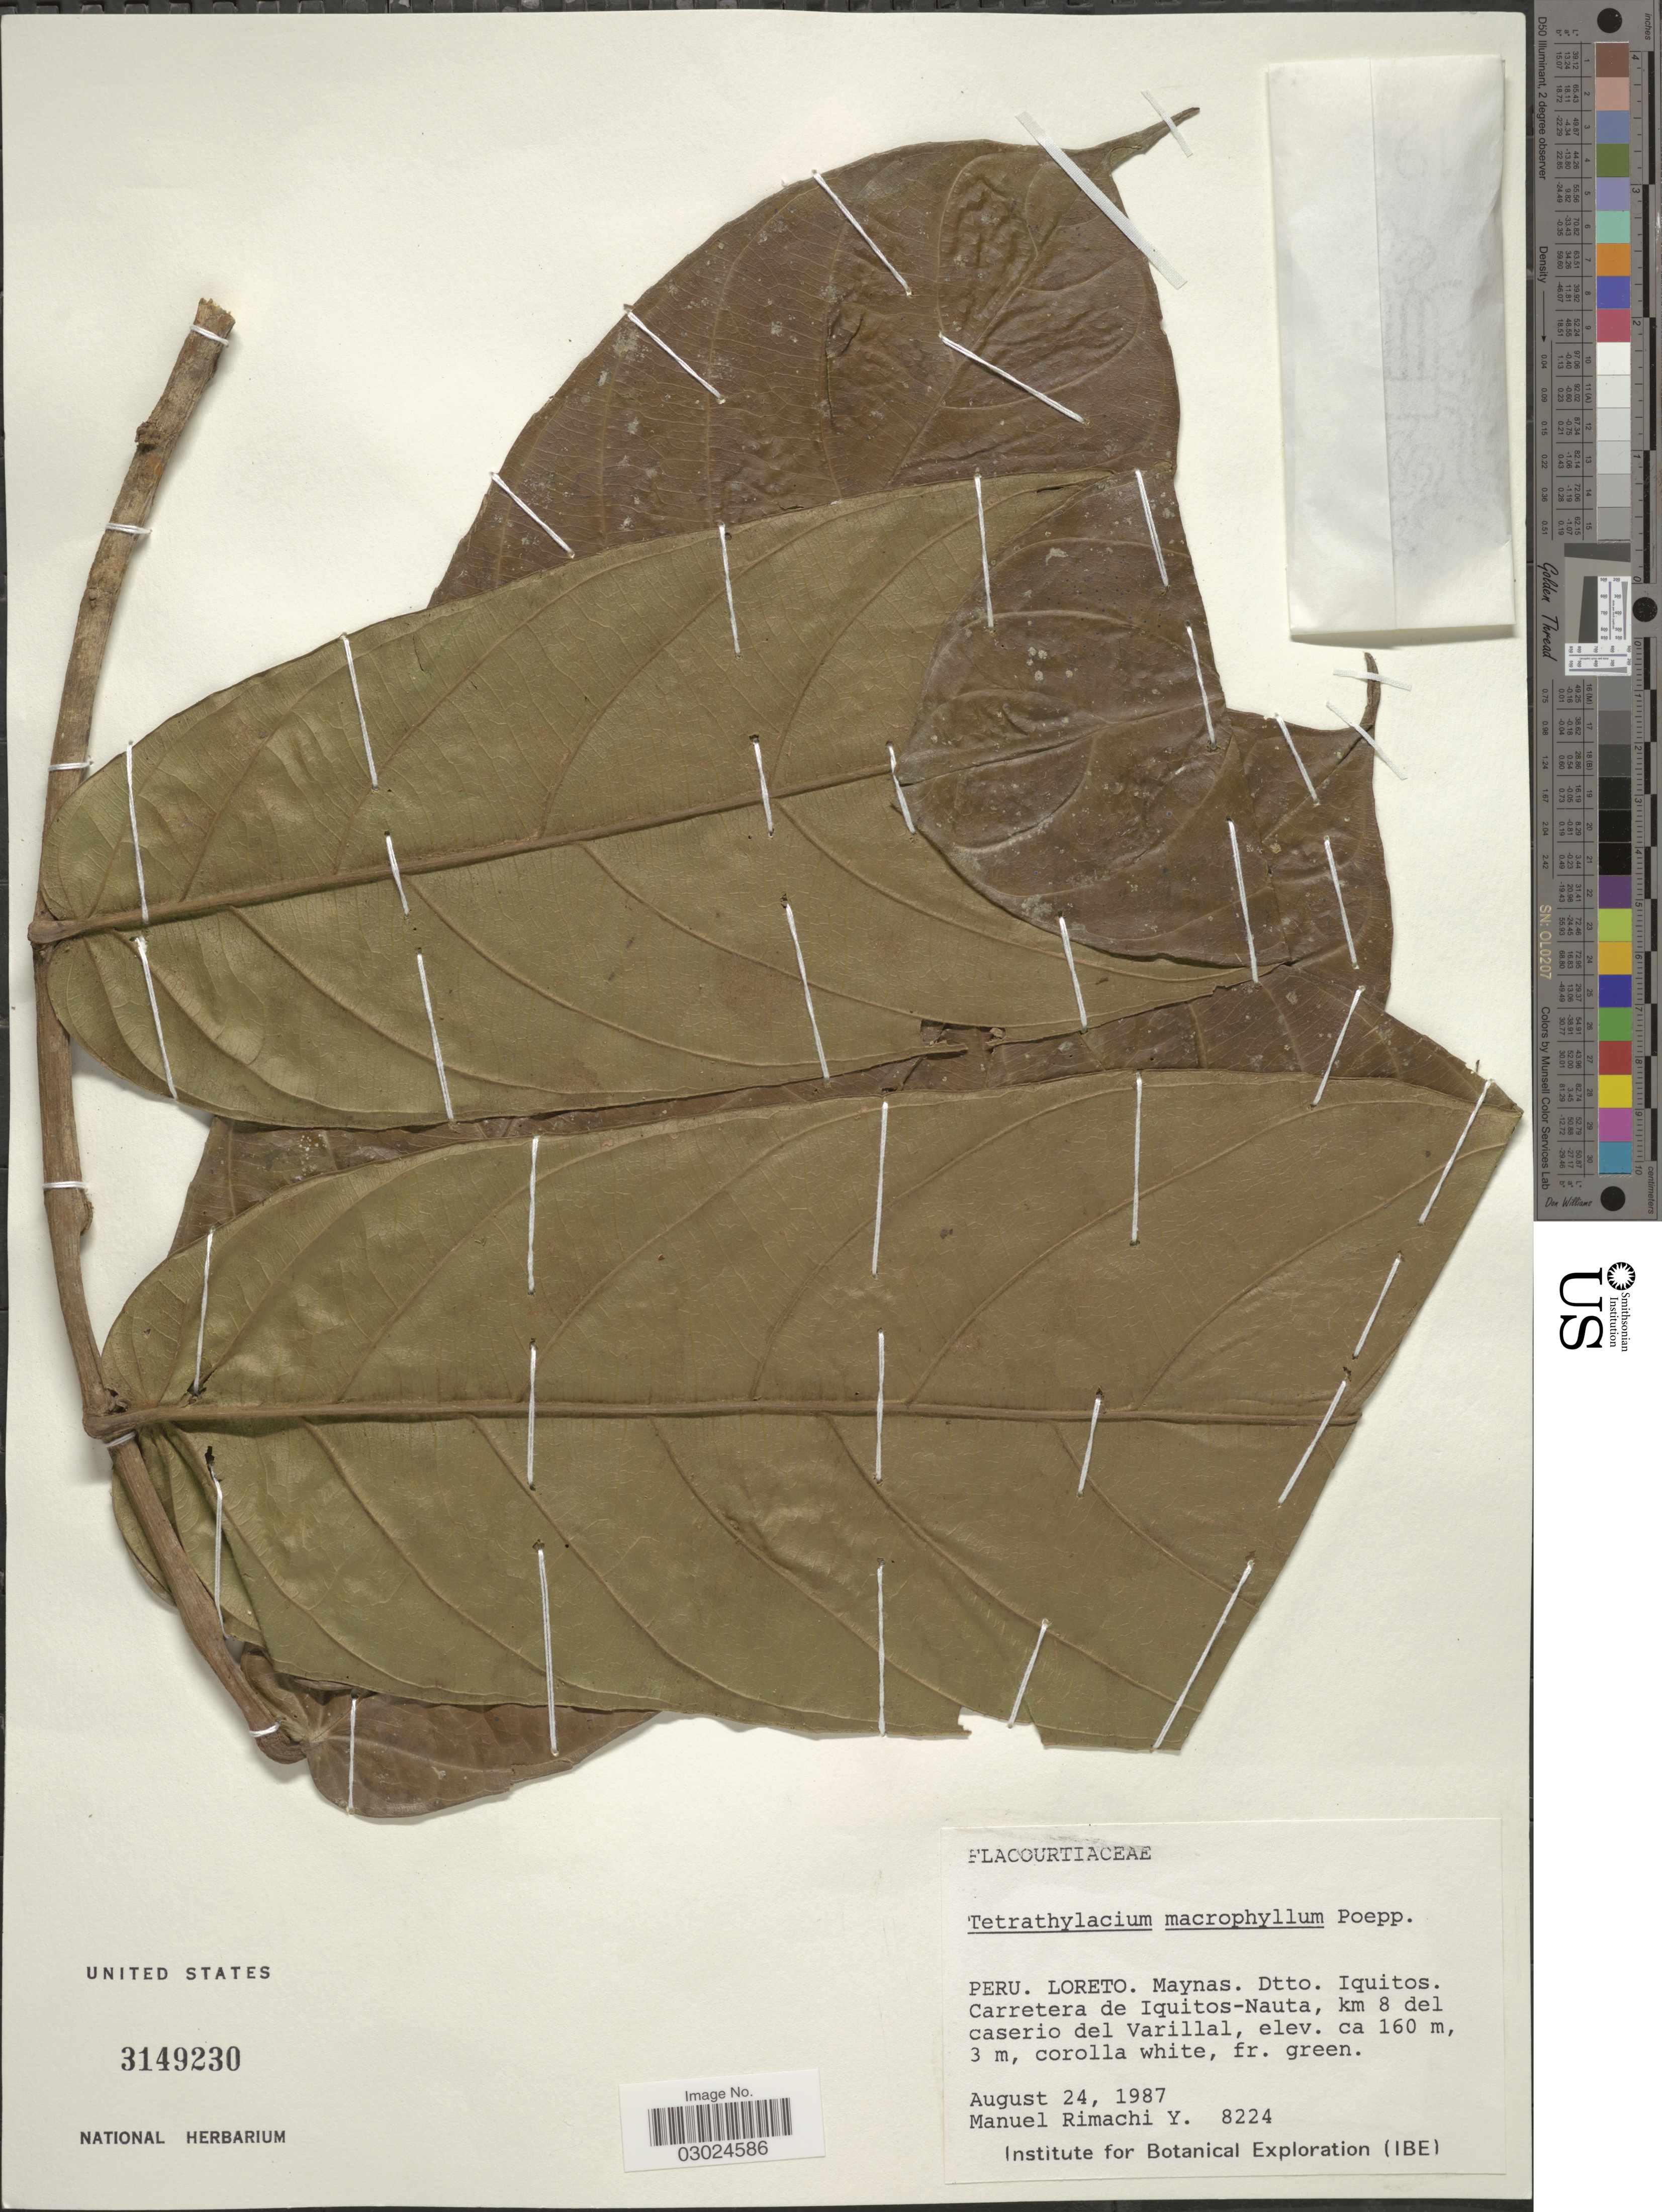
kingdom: Plantae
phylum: Tracheophyta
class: Magnoliopsida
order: Malpighiales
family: Salicaceae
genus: Tetrathylacium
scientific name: Tetrathylacium macrophyllum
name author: Poepp.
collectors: M. Rimachi Y.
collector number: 8224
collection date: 1987-08-24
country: Peru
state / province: Loreto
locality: Maynas. Dtto. Iquitos. Carretera de Iquitos-Nauta, km 8 del caserio del Varillal.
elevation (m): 160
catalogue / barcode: US 3149230